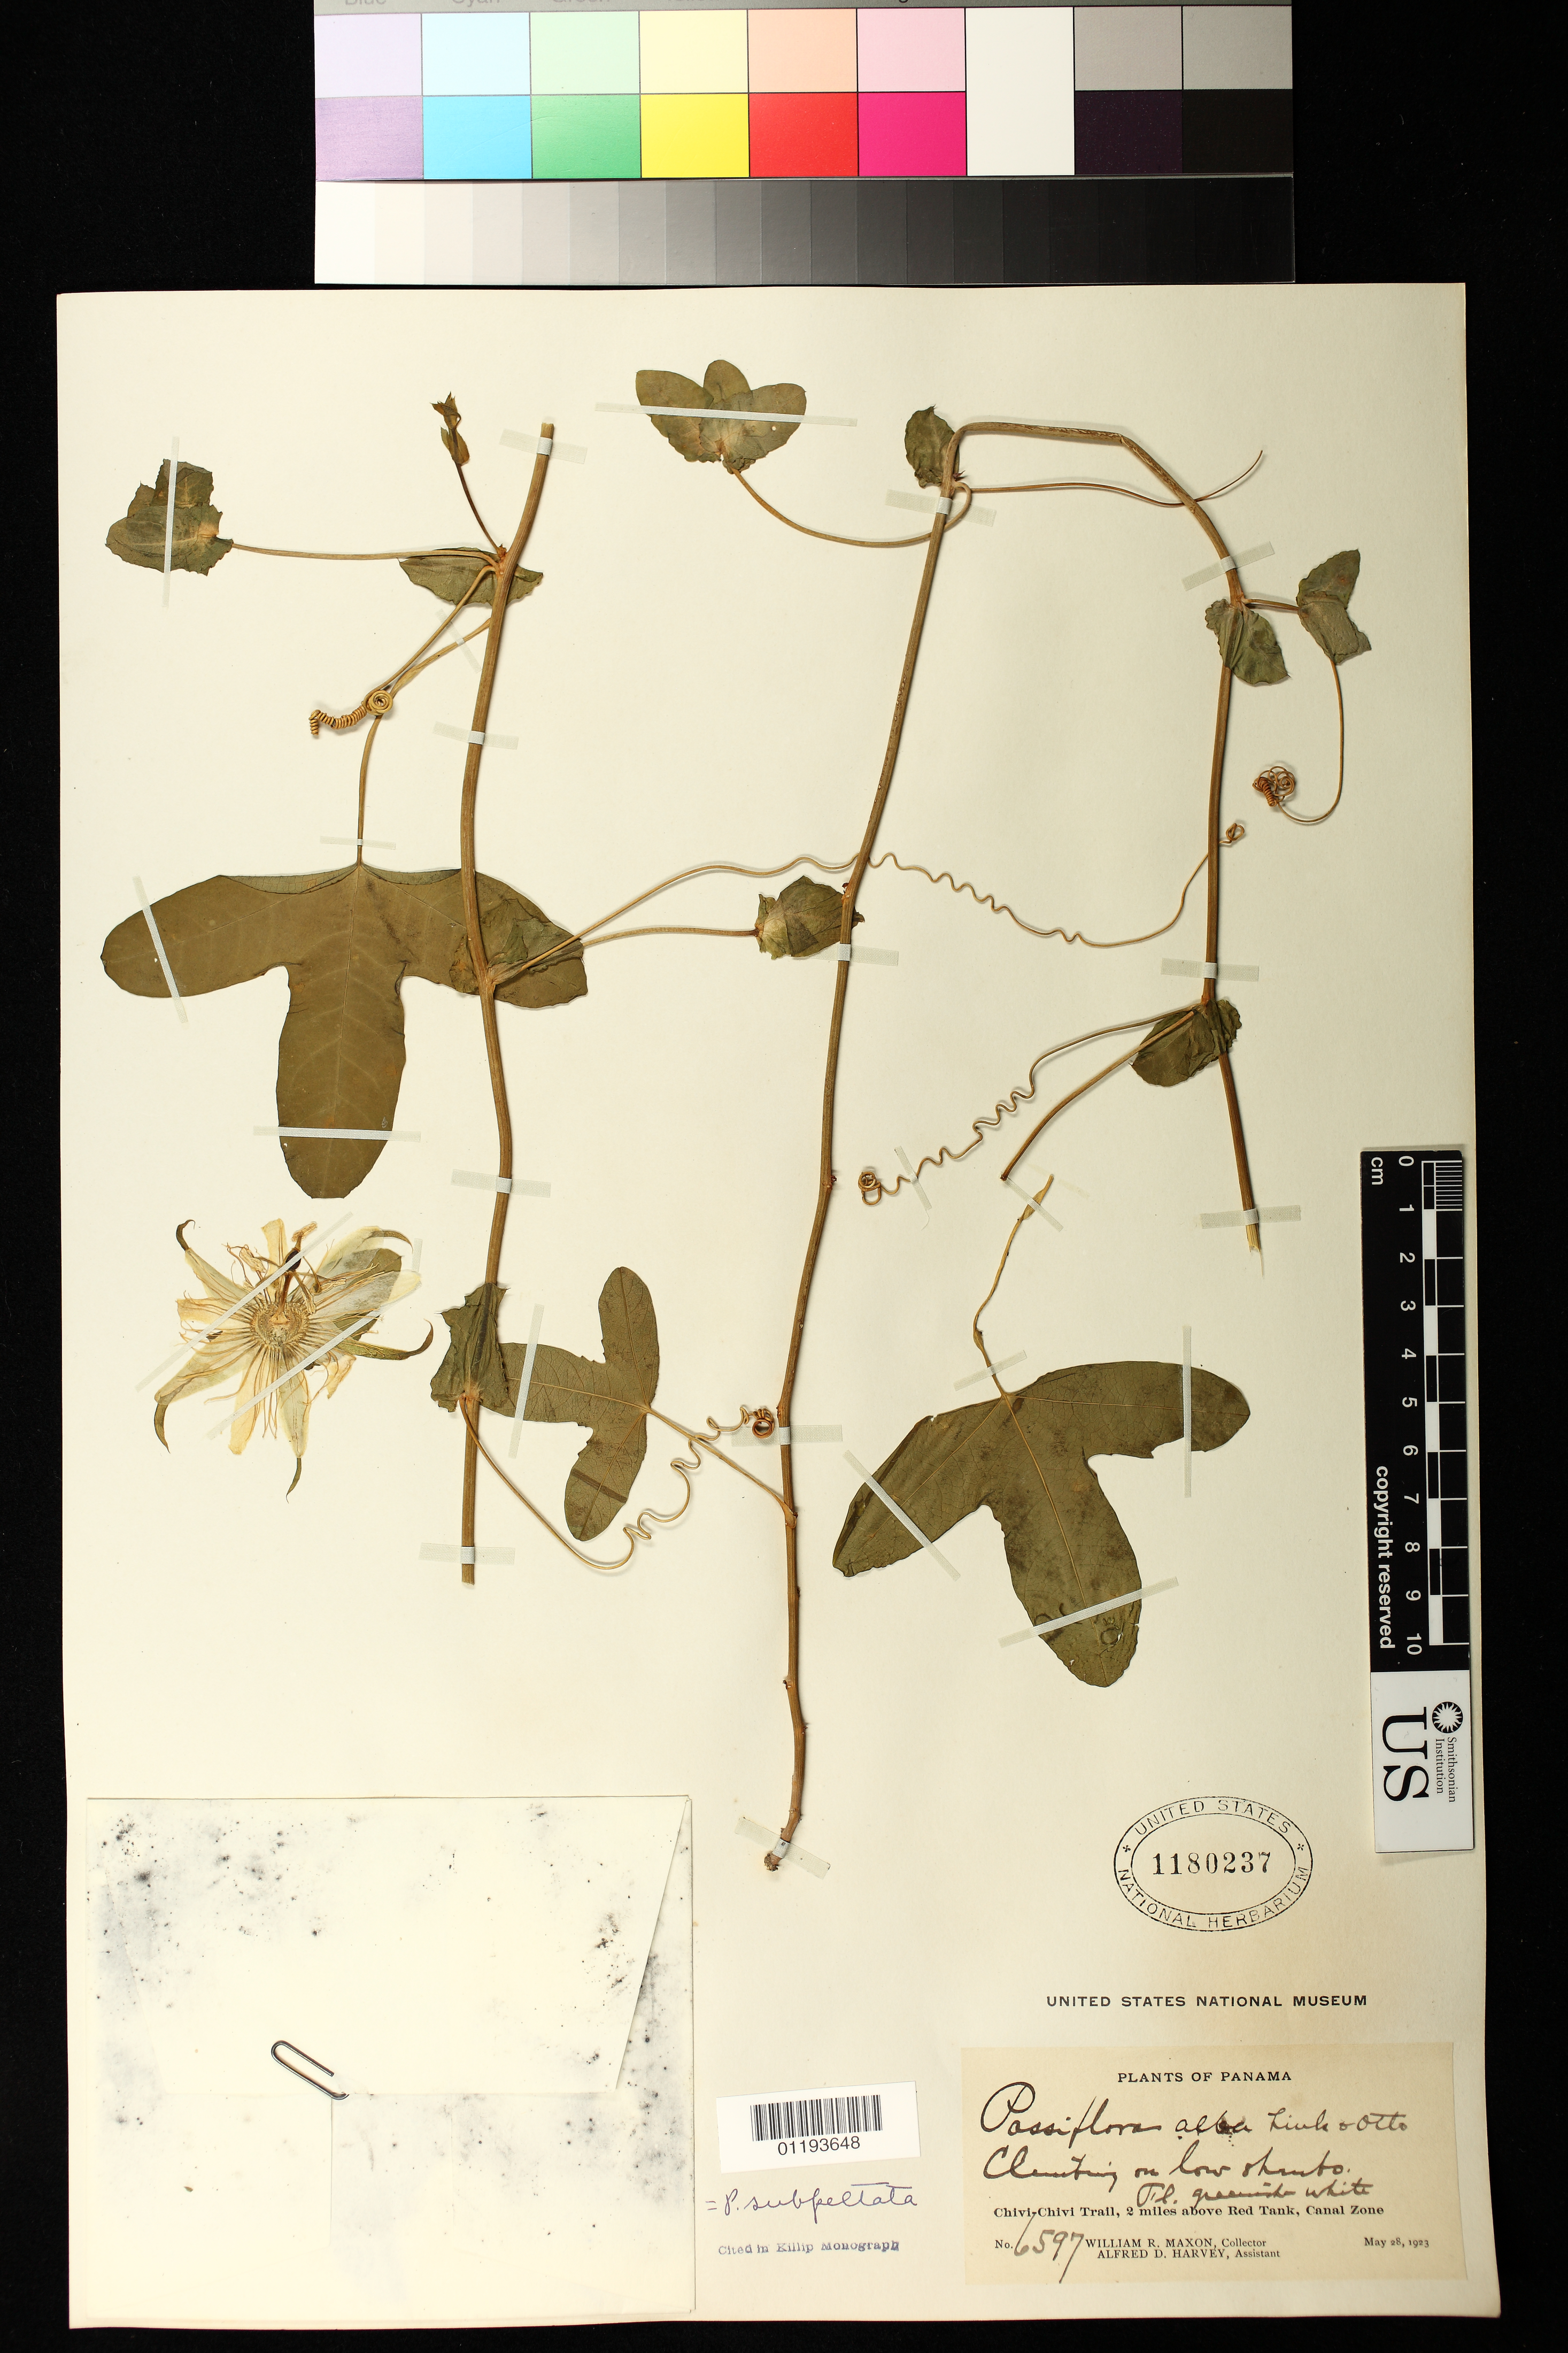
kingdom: Plantae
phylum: Tracheophyta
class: Magnoliopsida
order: Malpighiales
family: Passifloraceae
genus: Passiflora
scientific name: Passiflora subpeltata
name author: Ortega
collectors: W. R. Maxon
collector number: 6597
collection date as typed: May 28 1923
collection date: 1923-05-28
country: Panama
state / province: Panamá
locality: Chivi Chivi Trail, 2 miles about Red Tank, Canal Zone.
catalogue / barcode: US 1180237